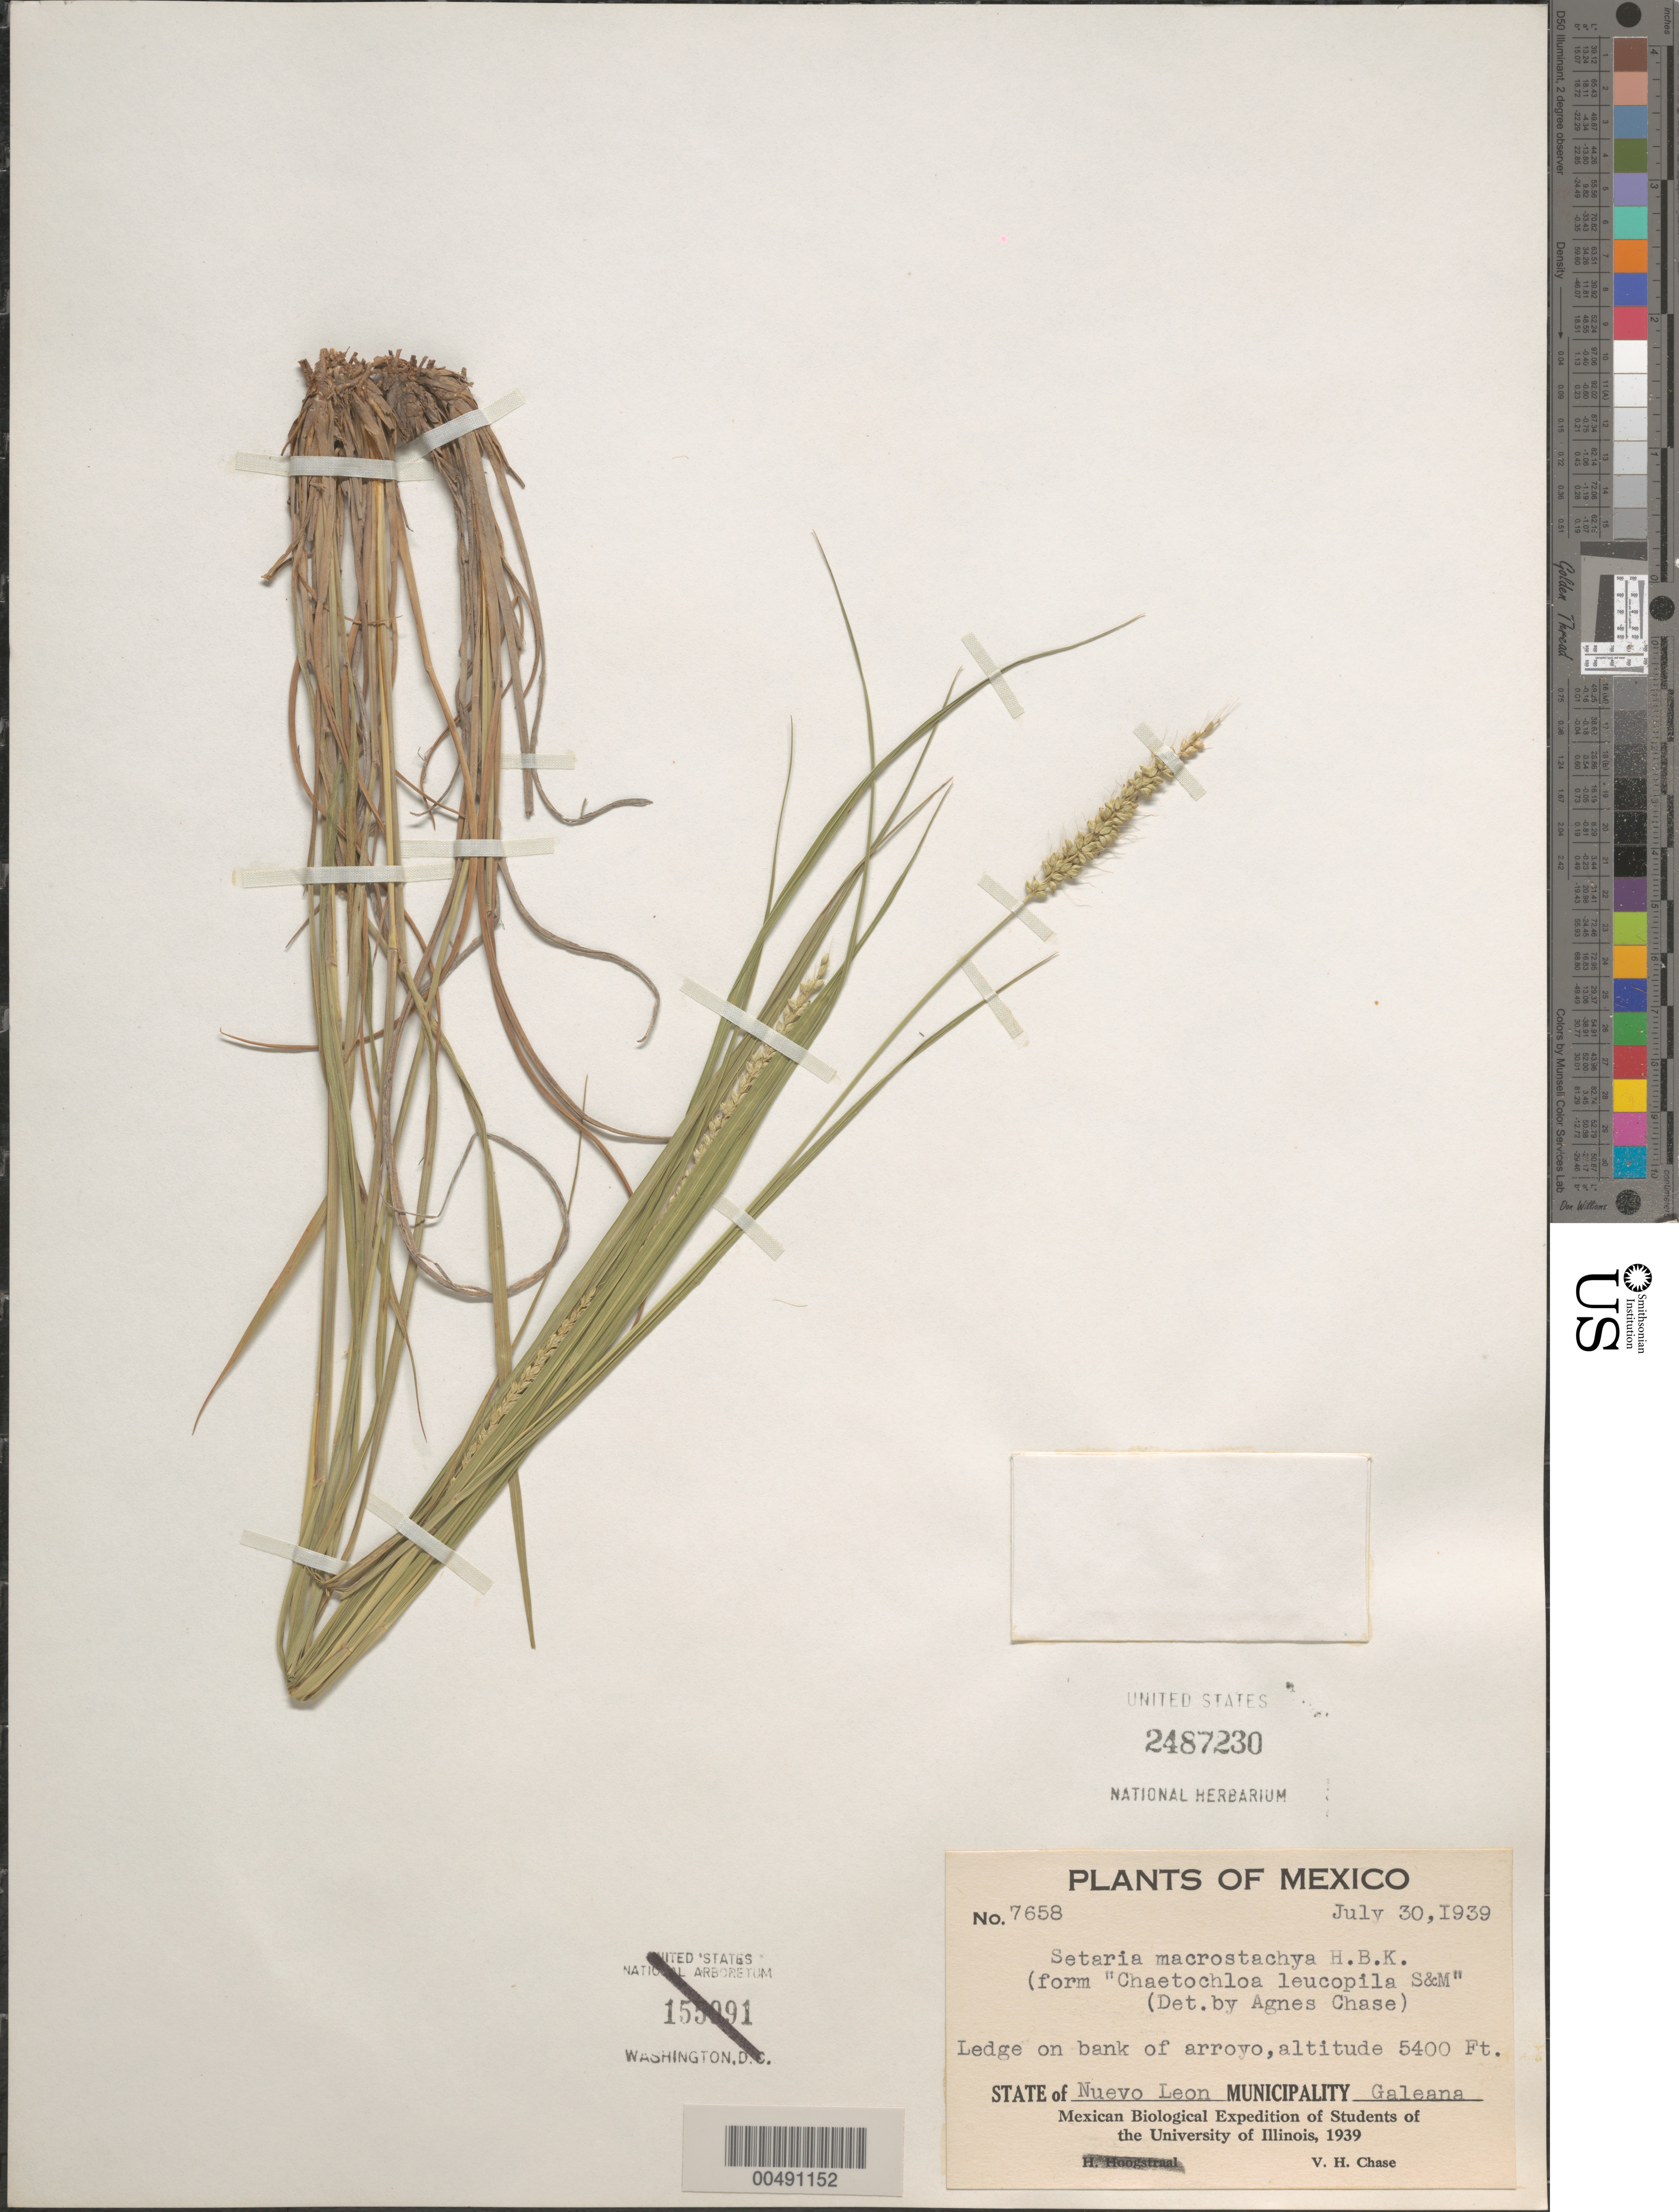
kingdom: Plantae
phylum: Tracheophyta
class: Liliopsida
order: Poales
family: Poaceae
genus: Setaria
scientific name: Setaria macrostachya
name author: Kunth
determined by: Chase, [M.] Agnes, (US)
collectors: V. H. Chase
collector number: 7658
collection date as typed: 30 Jul 1939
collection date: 1939-07-30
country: Mexico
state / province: Nuevo León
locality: Mun of Galeana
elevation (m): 1646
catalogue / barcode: US 2487230